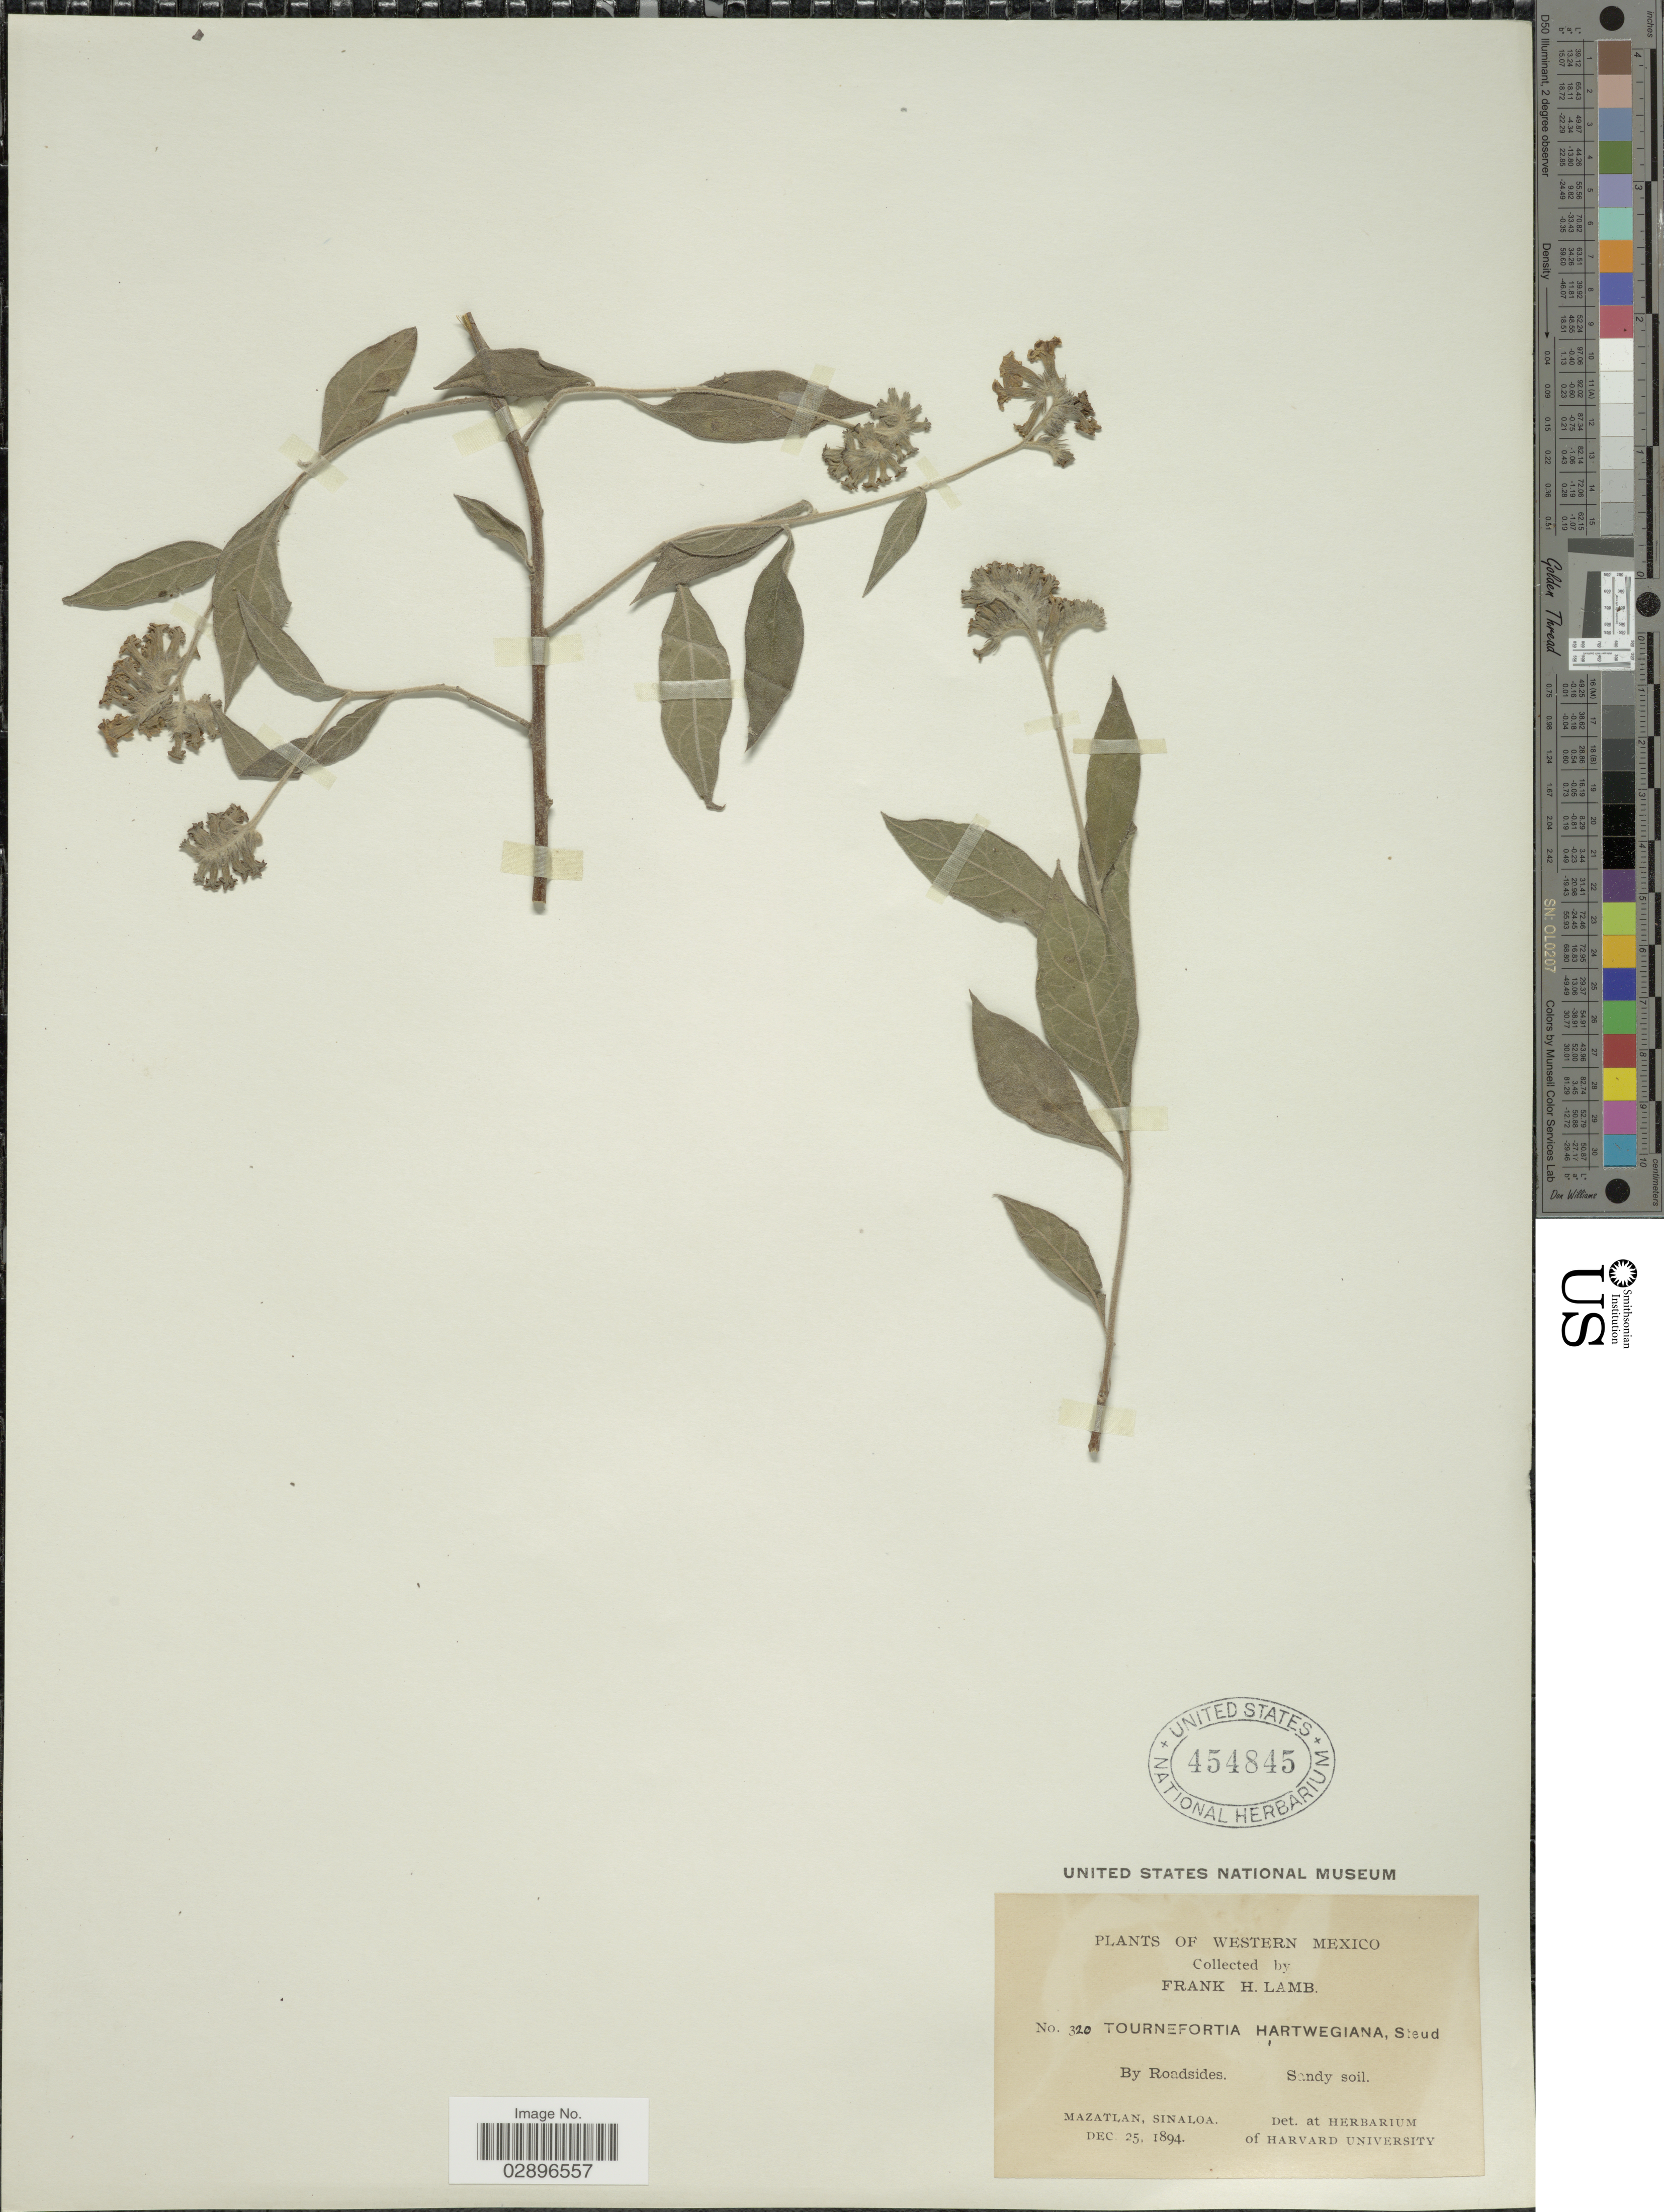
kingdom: Plantae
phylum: Tracheophyta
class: Magnoliopsida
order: Boraginales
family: Heliotropiaceae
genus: Tournefortia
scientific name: Tournefortia hartwegiana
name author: Steud.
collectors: F. H. Lamb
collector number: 320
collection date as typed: Dec 25 1894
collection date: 1894-12-25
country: Mexico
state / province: Sinaloa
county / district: Mazatlán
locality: Mazatlán.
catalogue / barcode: US 454845